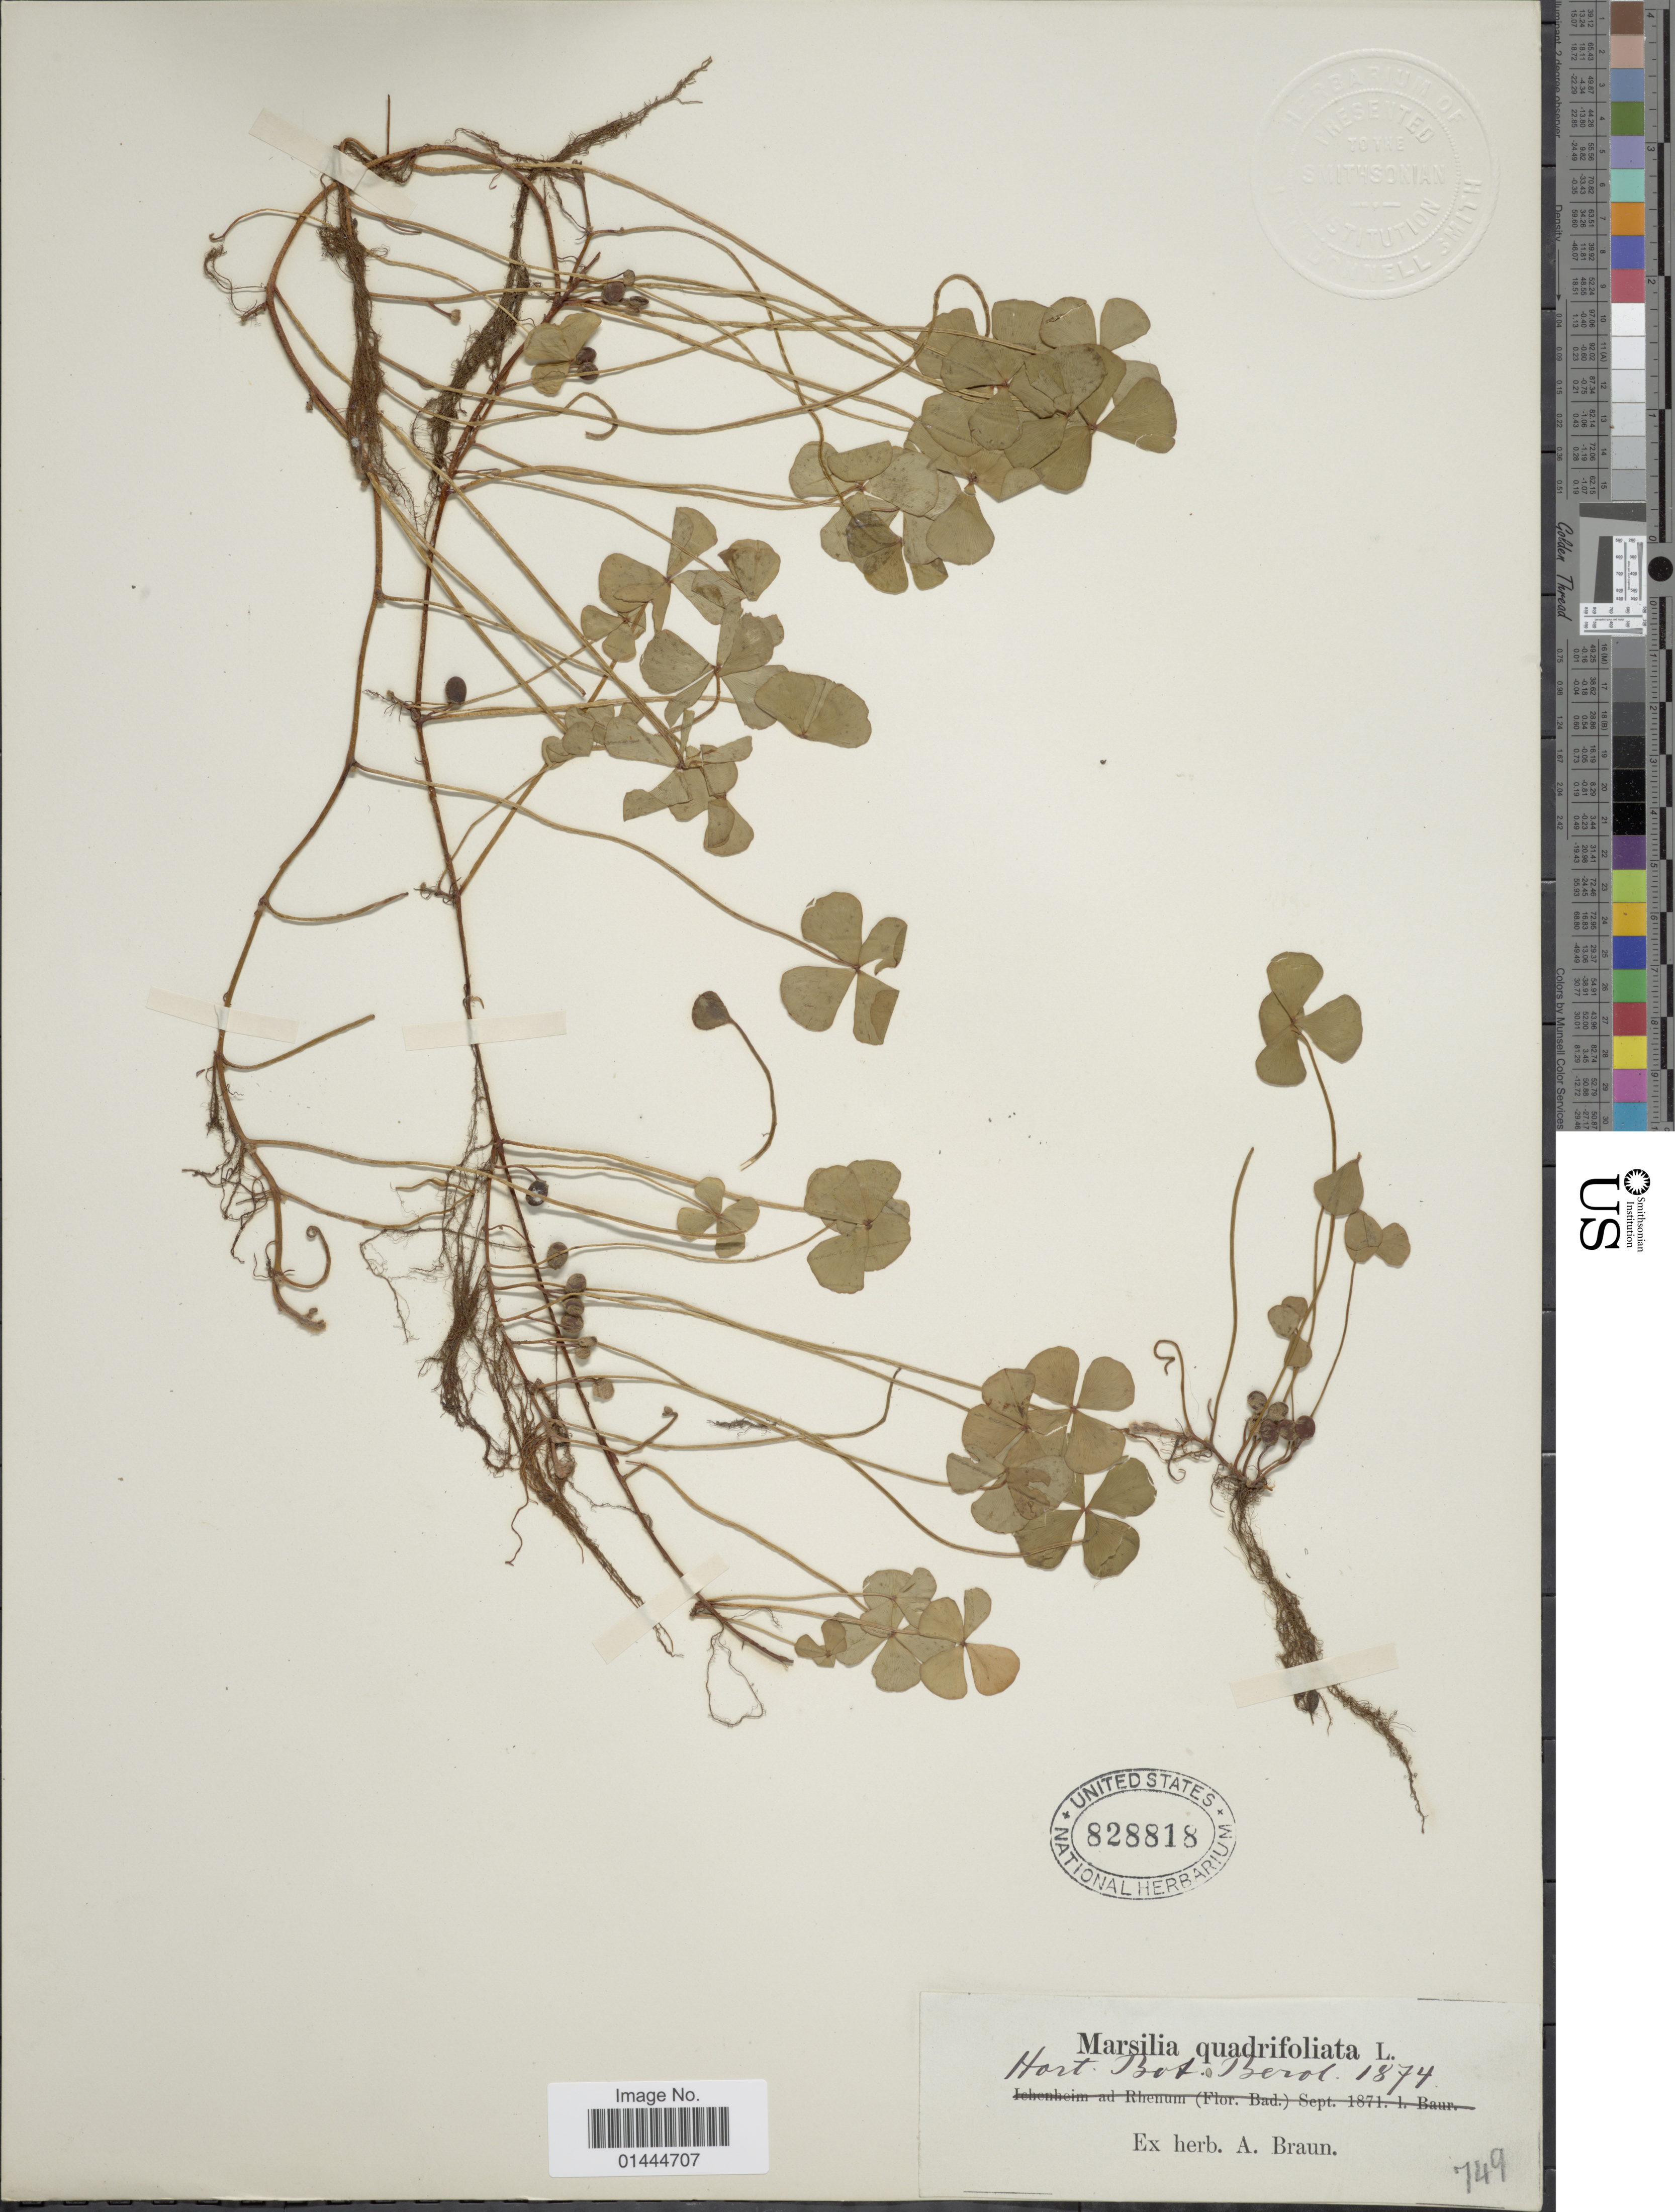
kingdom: Plantae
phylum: Tracheophyta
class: Polypodiopsida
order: Salviniales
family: Marsileaceae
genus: Marsilea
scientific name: Marsilea quadrifolia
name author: L.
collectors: ex herb. A. Braun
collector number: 749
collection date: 1874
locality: Hort. Bot. Berol.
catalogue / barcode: US 828818